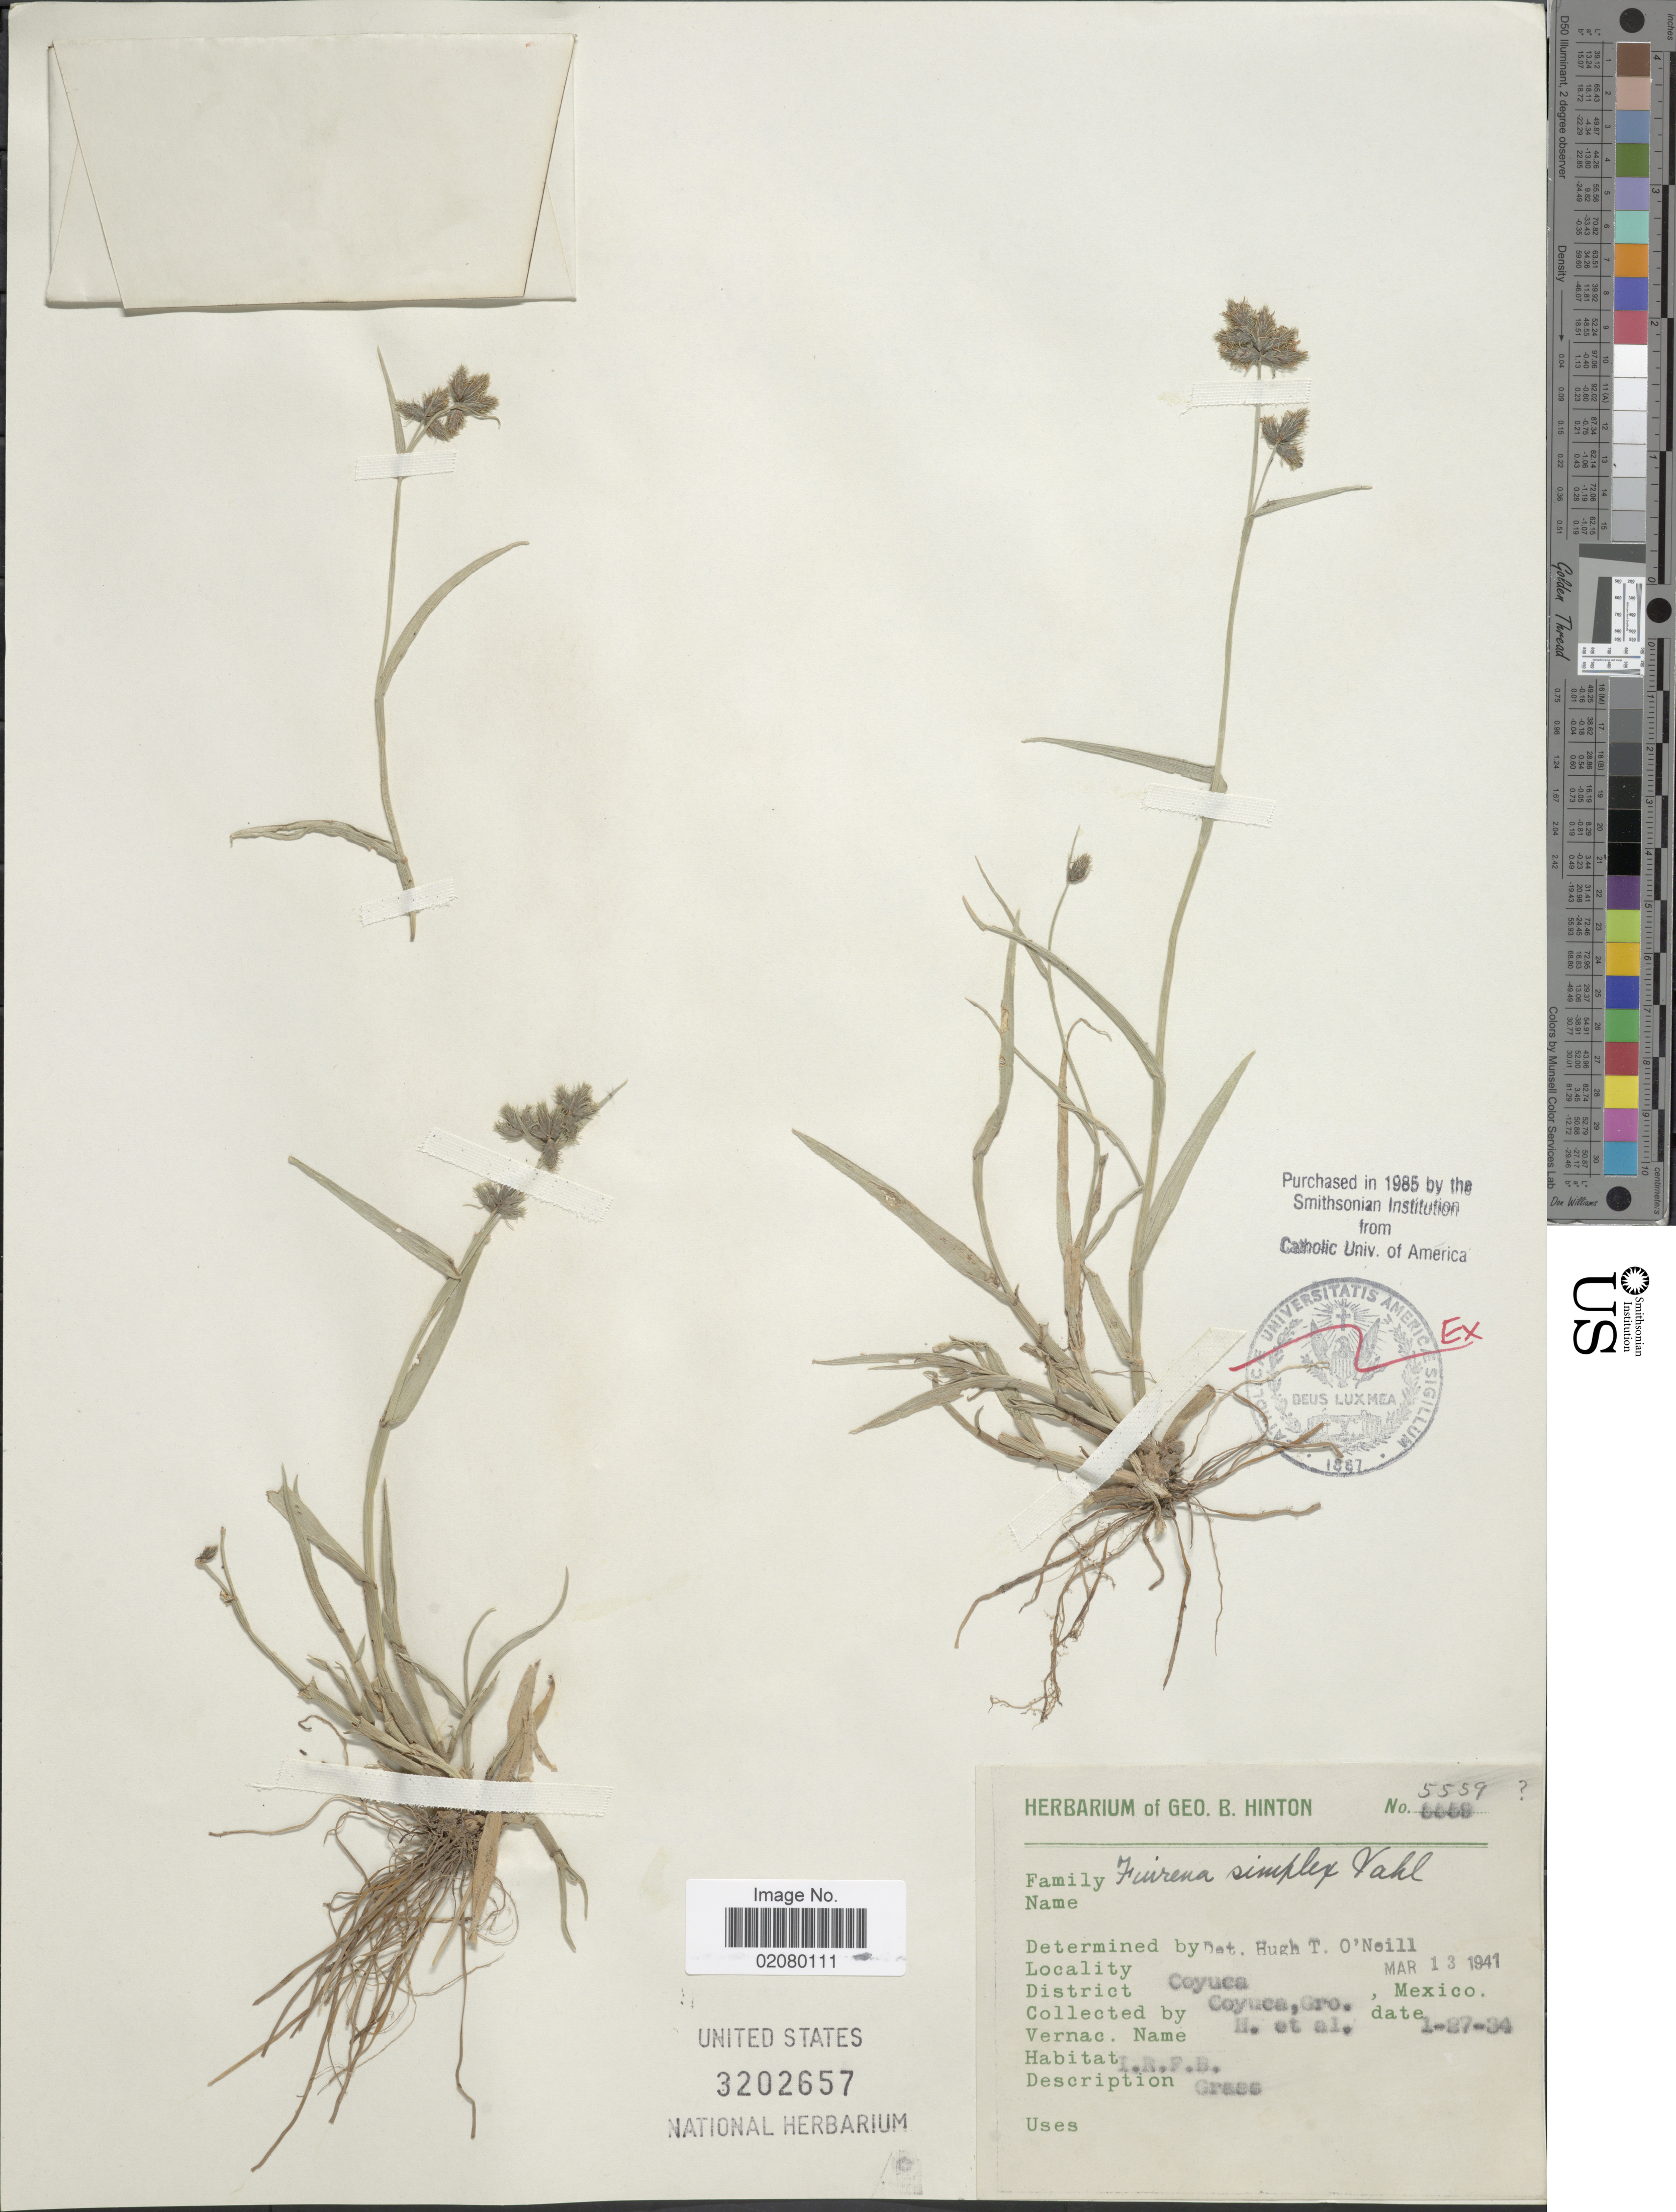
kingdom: Plantae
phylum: Tracheophyta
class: Liliopsida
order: Poales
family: Cyperaceae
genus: Fuirena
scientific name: Fuirena simplex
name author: Vahl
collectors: G. B. Hinton & et al.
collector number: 5559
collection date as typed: Transcribed d/m/y: 27/1/34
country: Mexico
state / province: Guerrero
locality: Coyuca, District Coyuca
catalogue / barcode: US 3202657